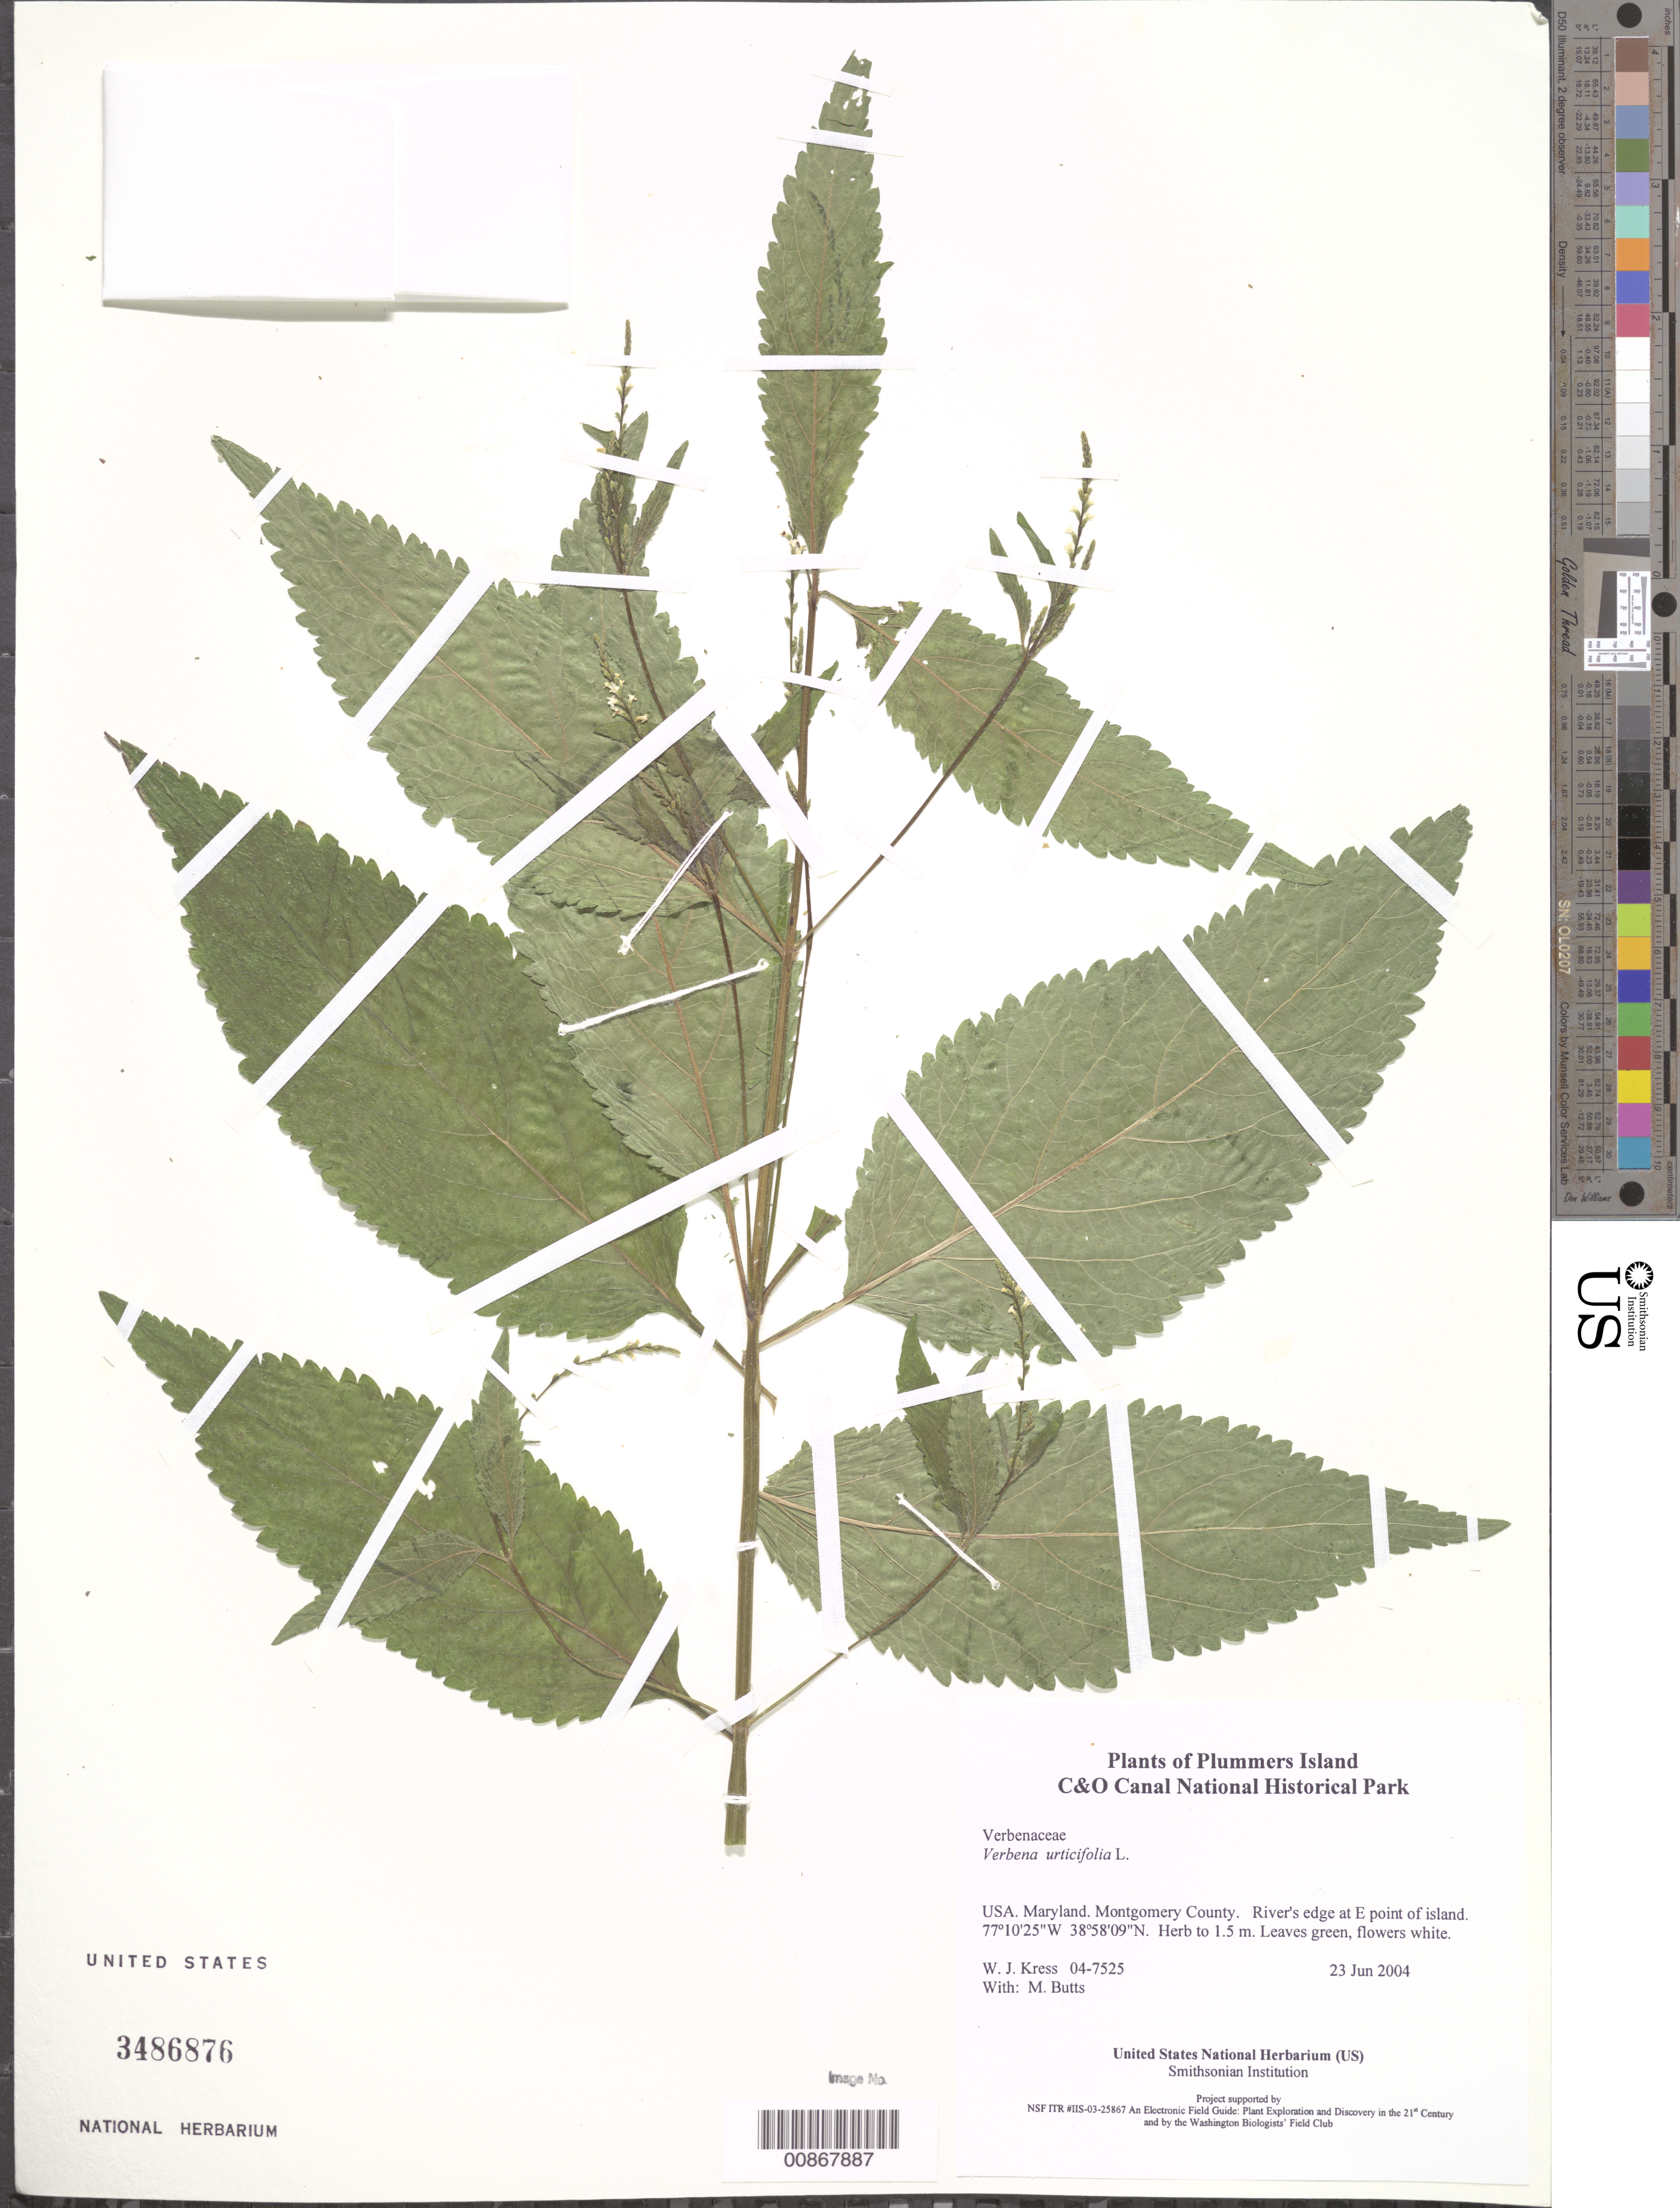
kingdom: Plantae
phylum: Tracheophyta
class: Magnoliopsida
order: Lamiales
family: Verbenaceae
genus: Verbena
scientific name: Verbena urticifolia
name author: L.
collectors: W. J. Kress & M. B. Butts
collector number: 04-7525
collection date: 2004-06-23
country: United States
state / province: Maryland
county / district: Montgomery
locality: Chesapeake and Ohio Canal National Historical Park, Plummers Island, river's edge at E point of island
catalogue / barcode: US 3486876